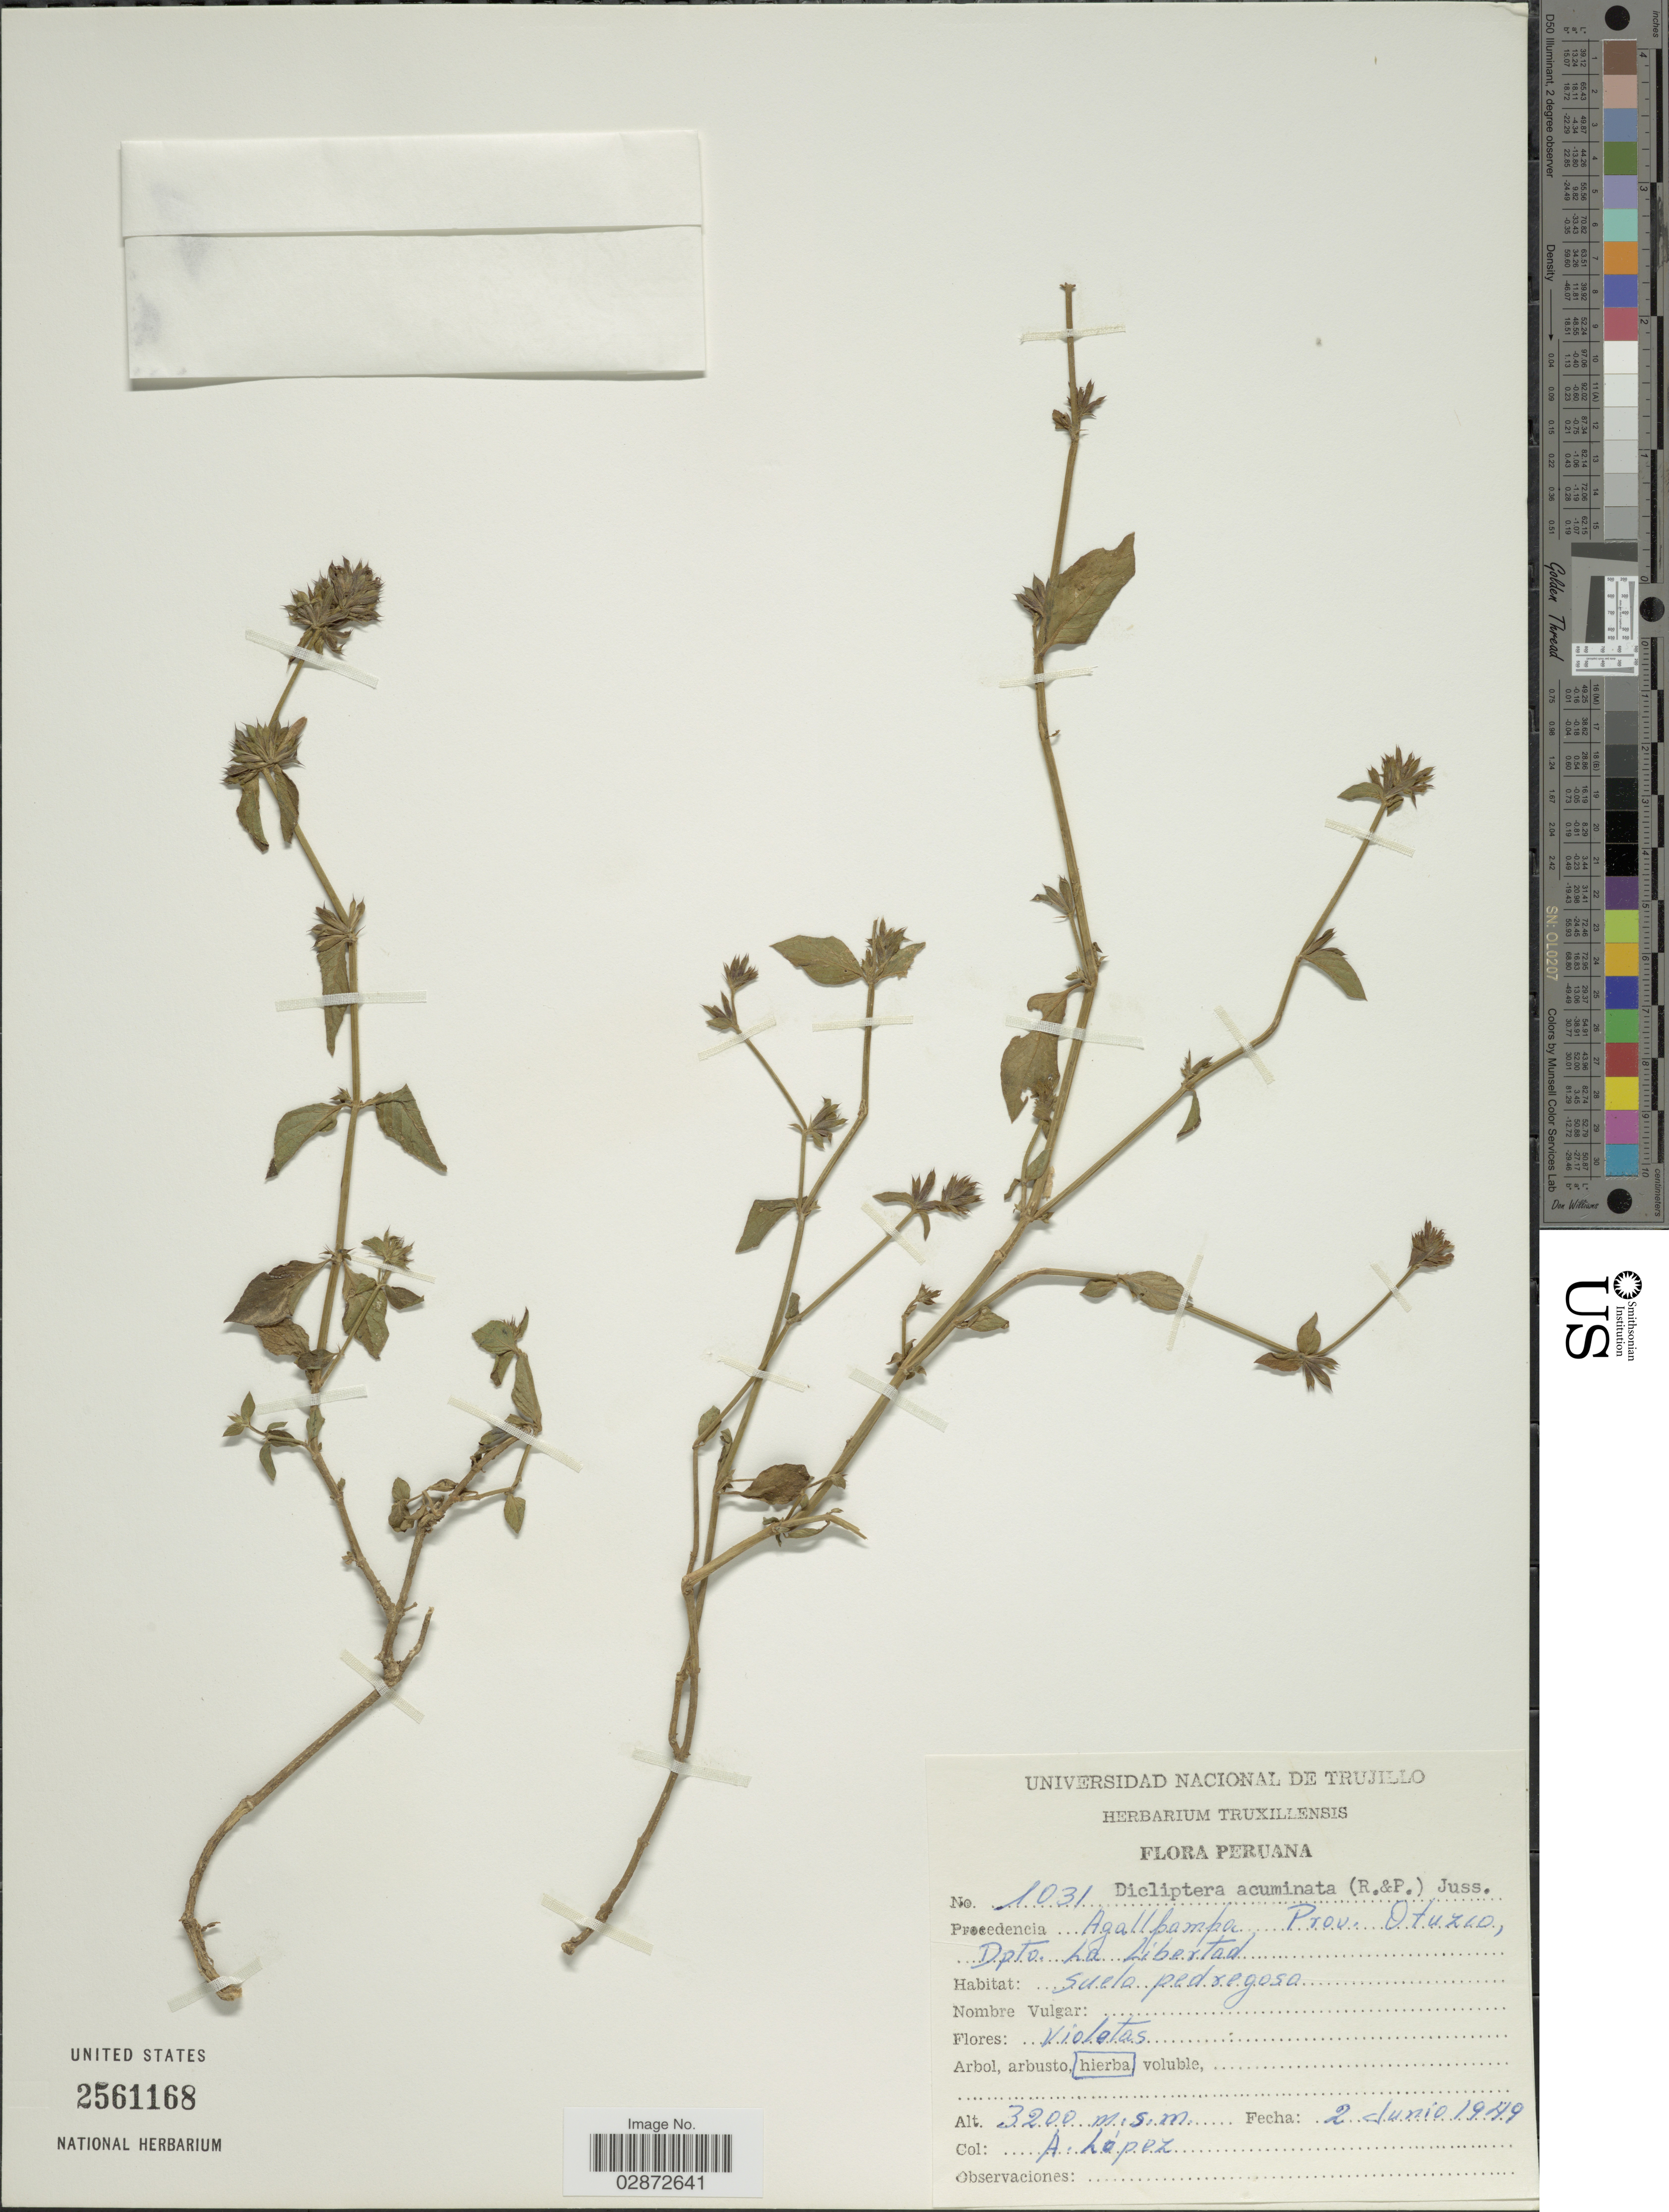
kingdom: Plantae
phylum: Tracheophyta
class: Magnoliopsida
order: Lamiales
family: Acanthaceae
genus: Dicliptera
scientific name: Dicliptera sp.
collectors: A. López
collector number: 1031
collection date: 1949-06-02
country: Peru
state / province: La Libertad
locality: Agallpampa. Prov. Otuzco. Dpto. La Libertad.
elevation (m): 3200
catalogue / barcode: US 2561168